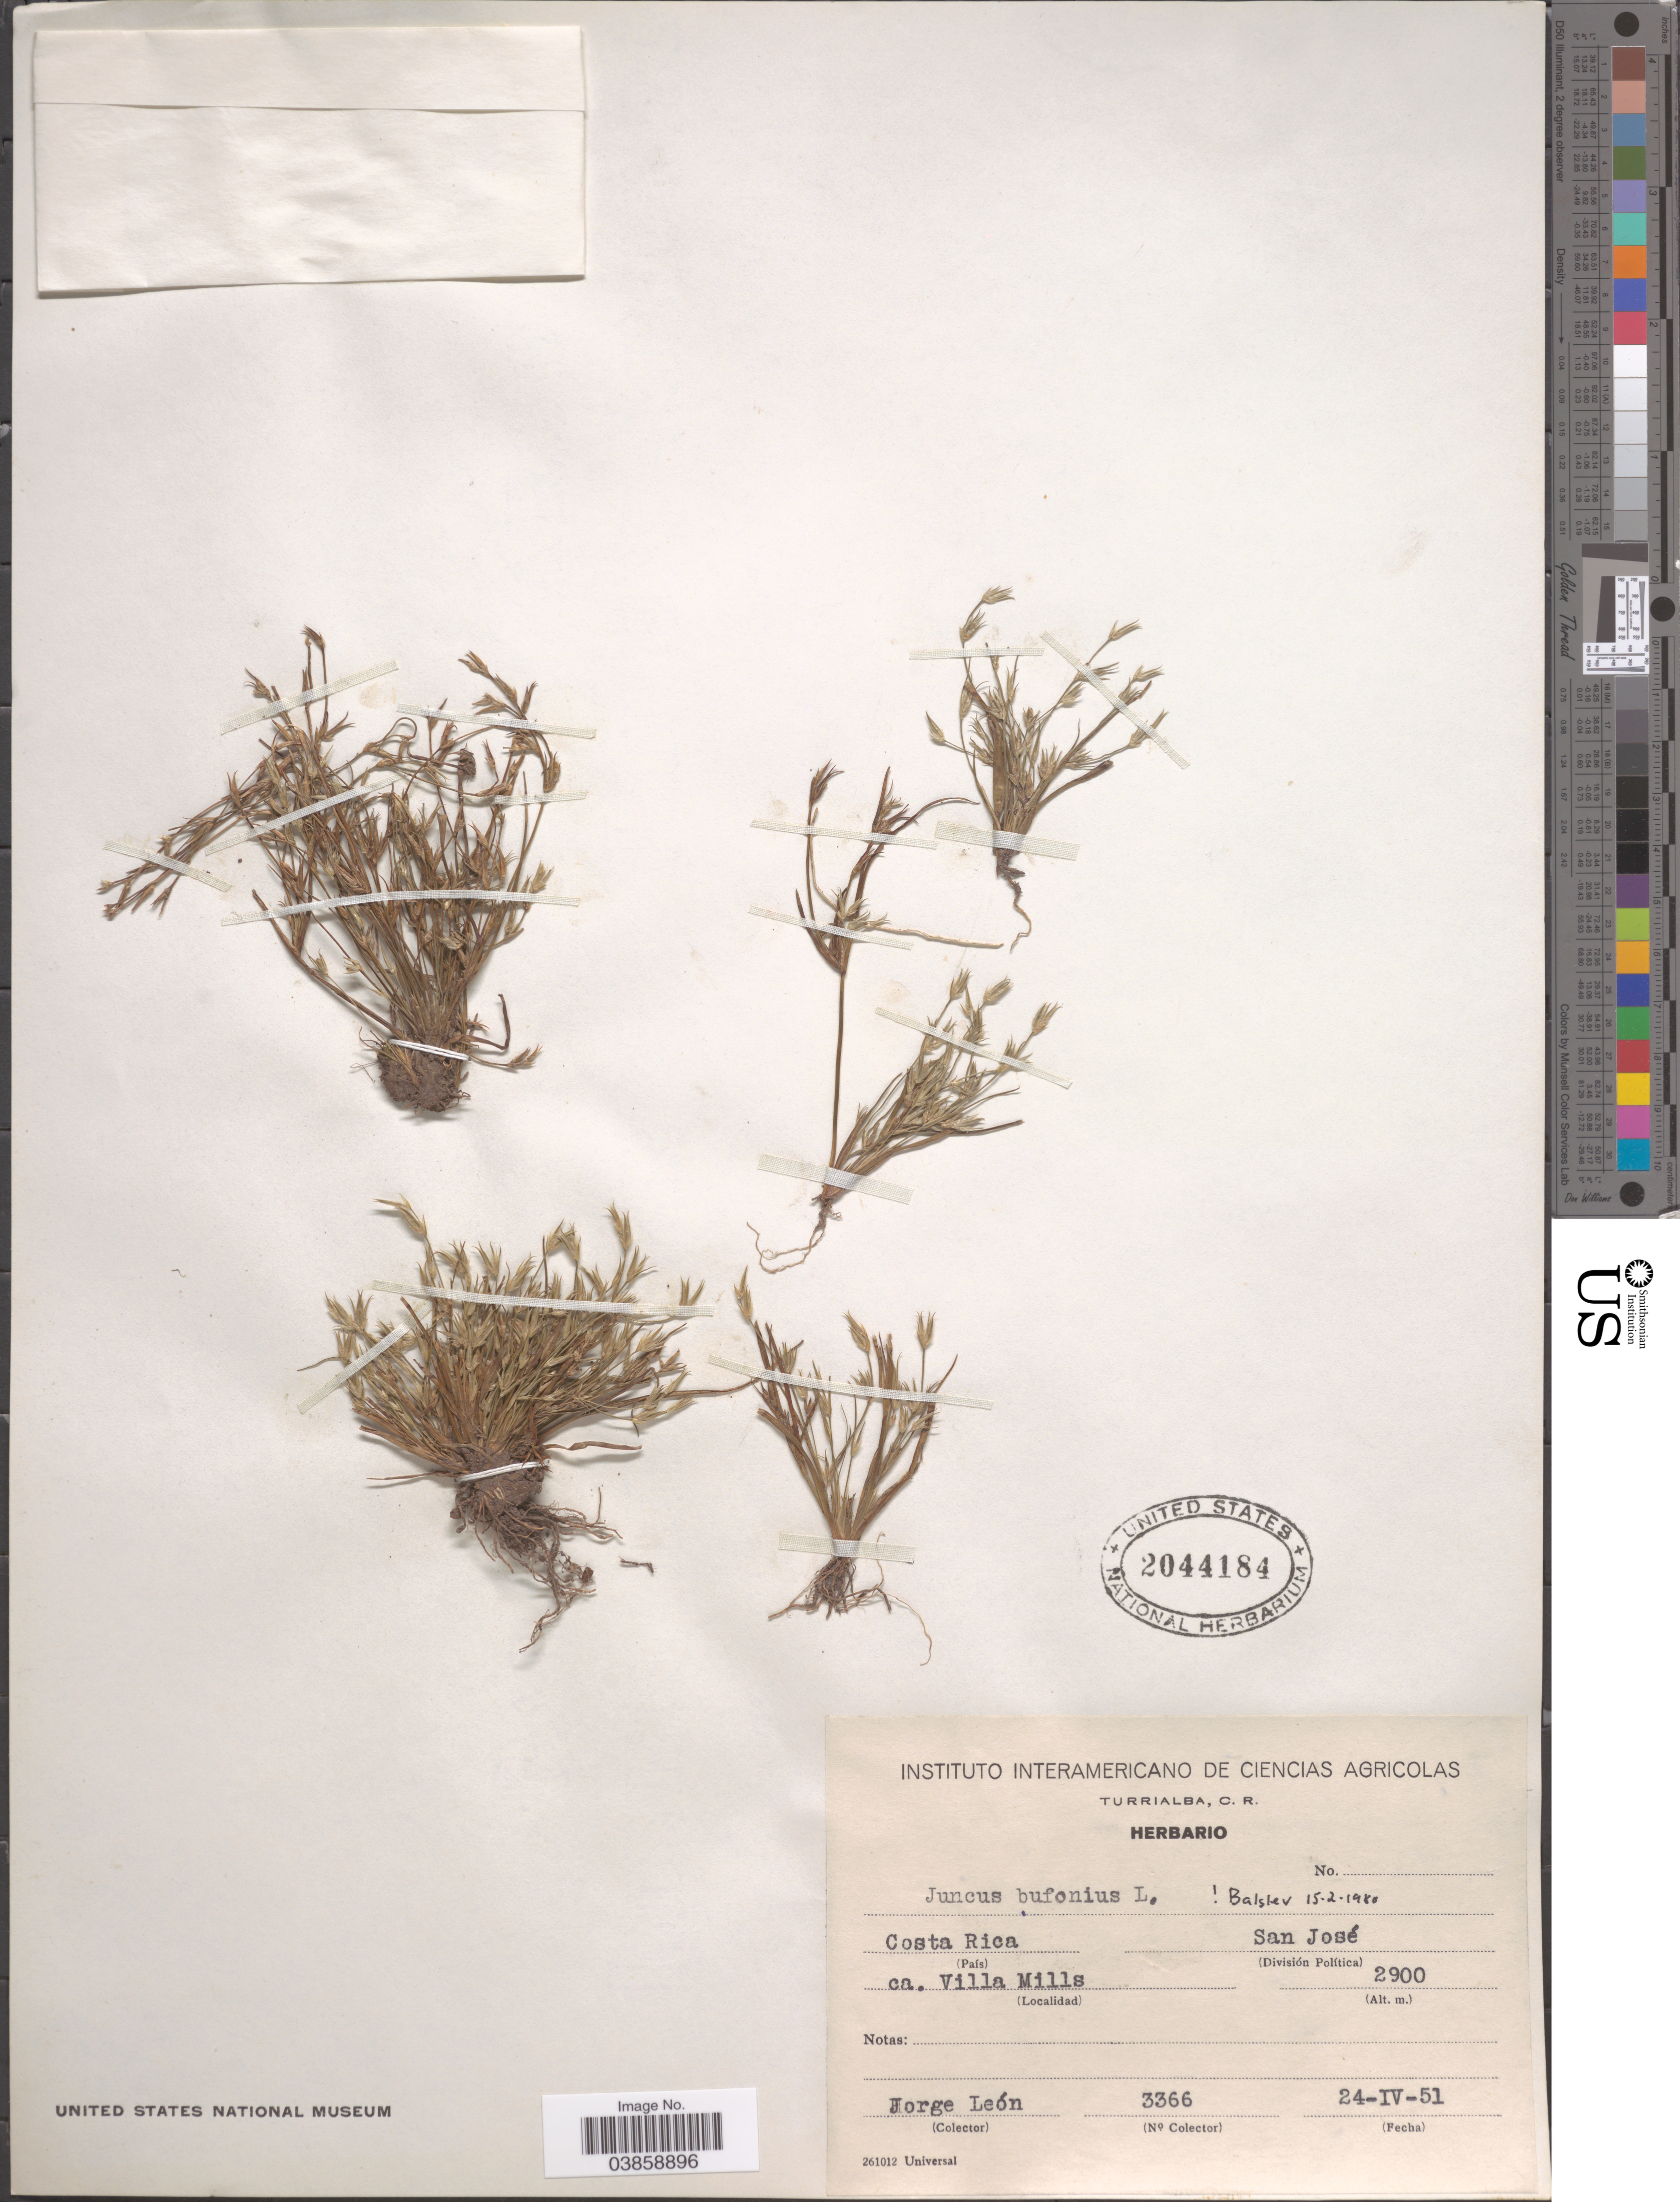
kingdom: Plantae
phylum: Tracheophyta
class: Liliopsida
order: Poales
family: Juncaceae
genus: Juncus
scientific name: Juncus bufonius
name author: L.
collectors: J. León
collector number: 3366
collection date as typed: Transcribed d/m/y: 24/4/51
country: Costa Rica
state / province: San José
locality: San José (División Política). Ca. Villa Mills.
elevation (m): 2900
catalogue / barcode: US 2044184